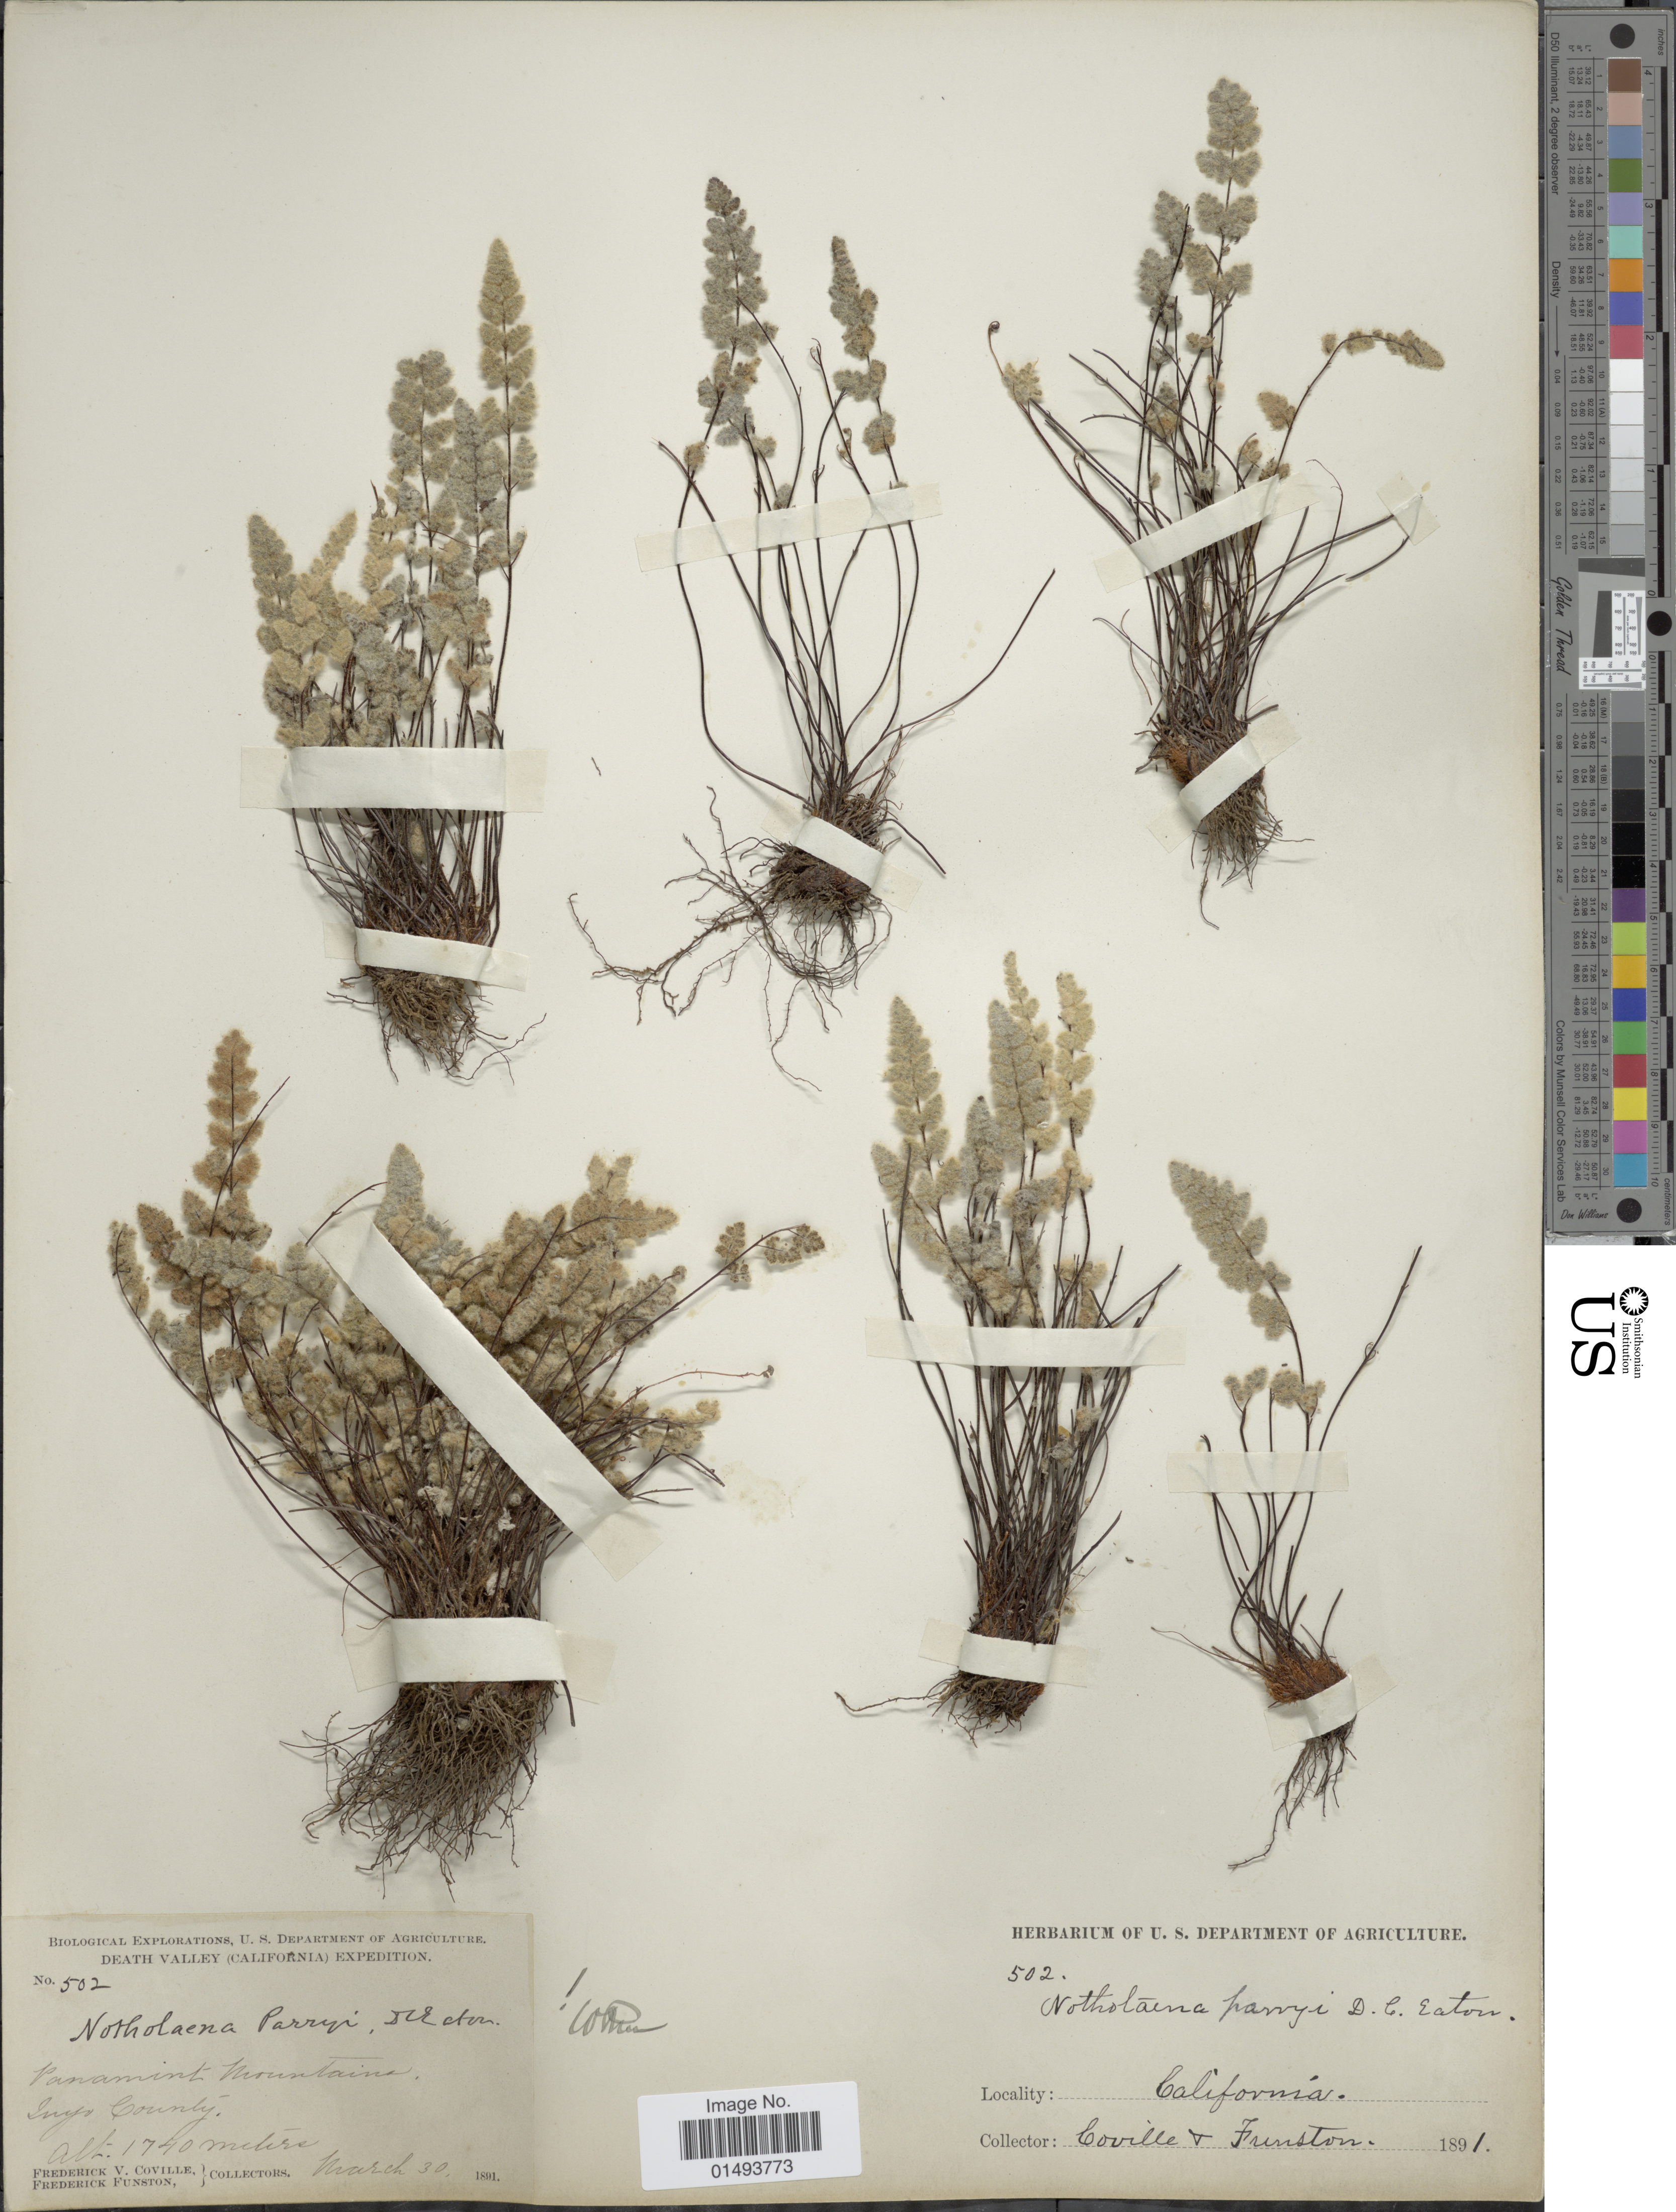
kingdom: Plantae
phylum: Tracheophyta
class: Polypodiopsida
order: Polypodiales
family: Pteridaceae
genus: Myriopteris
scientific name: Myriopteris parryi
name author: (D.C. Eaton) Grusz & Windham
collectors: F. V. Coville & F. Funston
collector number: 502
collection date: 1891-03-30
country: United States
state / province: California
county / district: Inyo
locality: Death Valley (California) Expeditions, Panamint Mountains, Inyo County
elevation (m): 1740